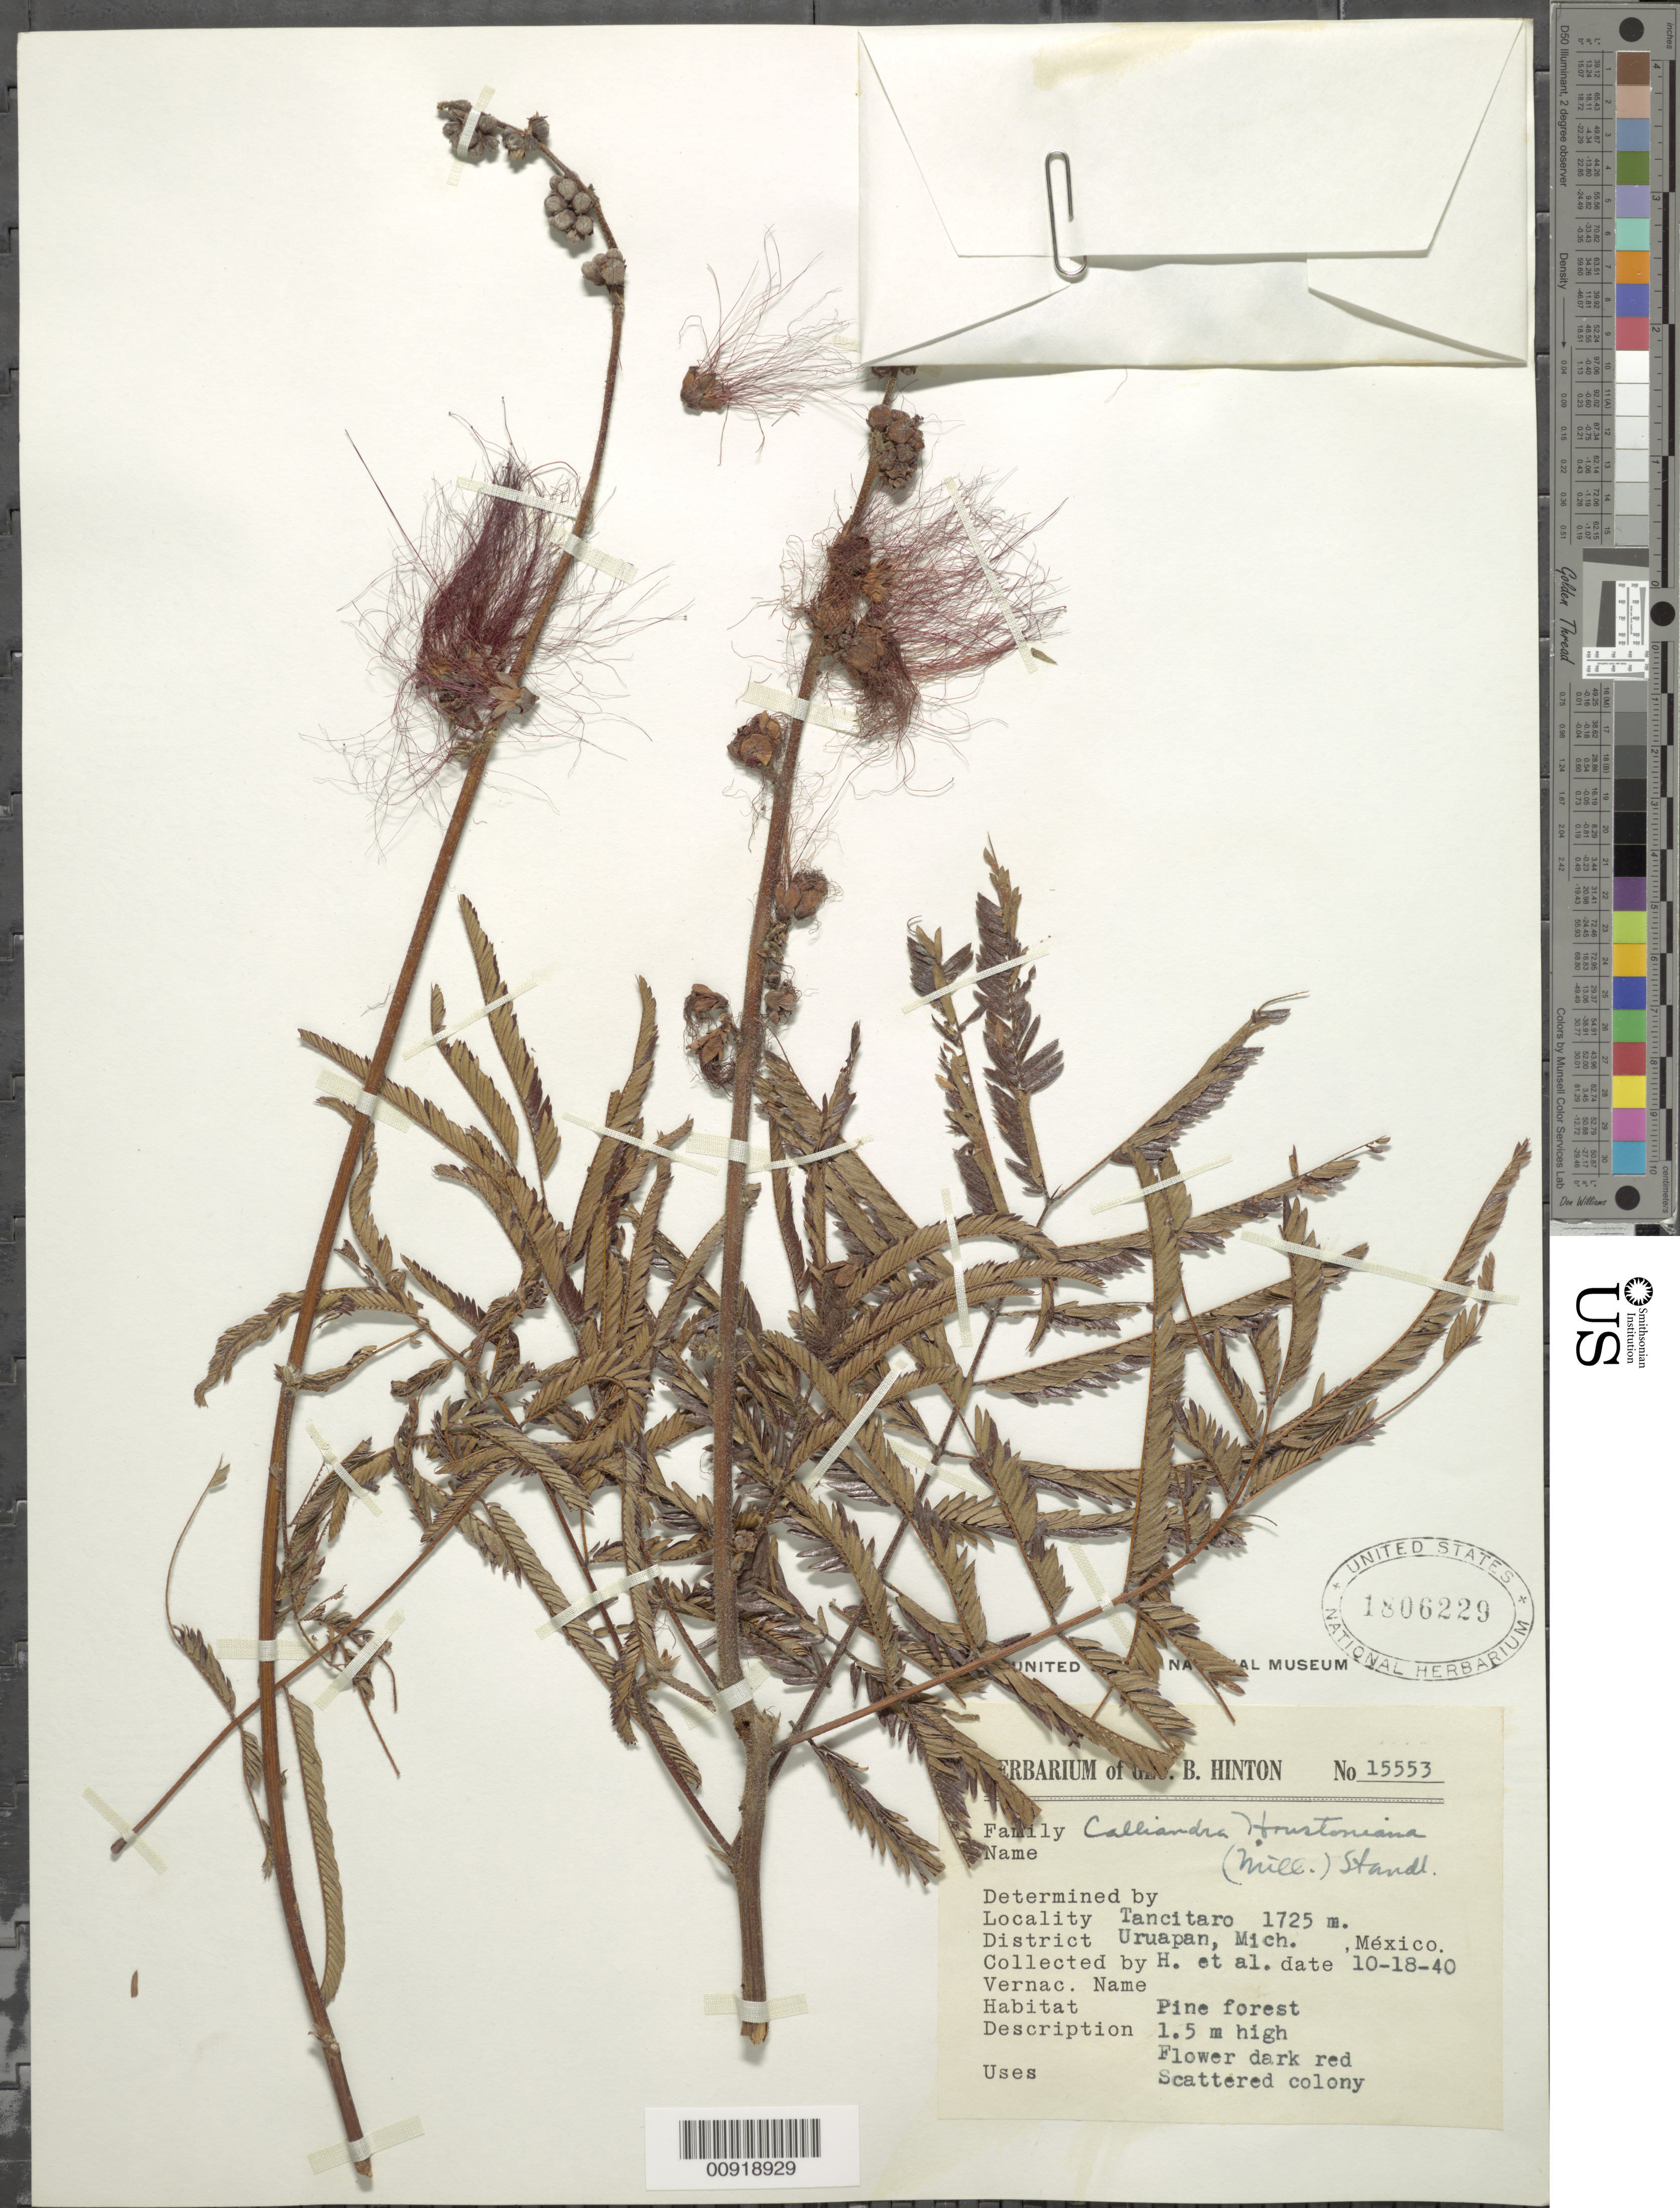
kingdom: Plantae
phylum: Tracheophyta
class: Magnoliopsida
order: Fabales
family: Fabaceae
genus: Calliandra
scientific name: Calliandra houstoniana var. houstoniana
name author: (Mill.) Standl.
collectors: G. B. Hinton & et al.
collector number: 15553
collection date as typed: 18 Oct 1940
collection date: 1940-10-18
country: Mexico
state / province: Michoacán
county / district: Uruapan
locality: Tancitaro, District Uruapan, Michoacán.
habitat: Pine forest.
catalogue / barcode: US 1806229